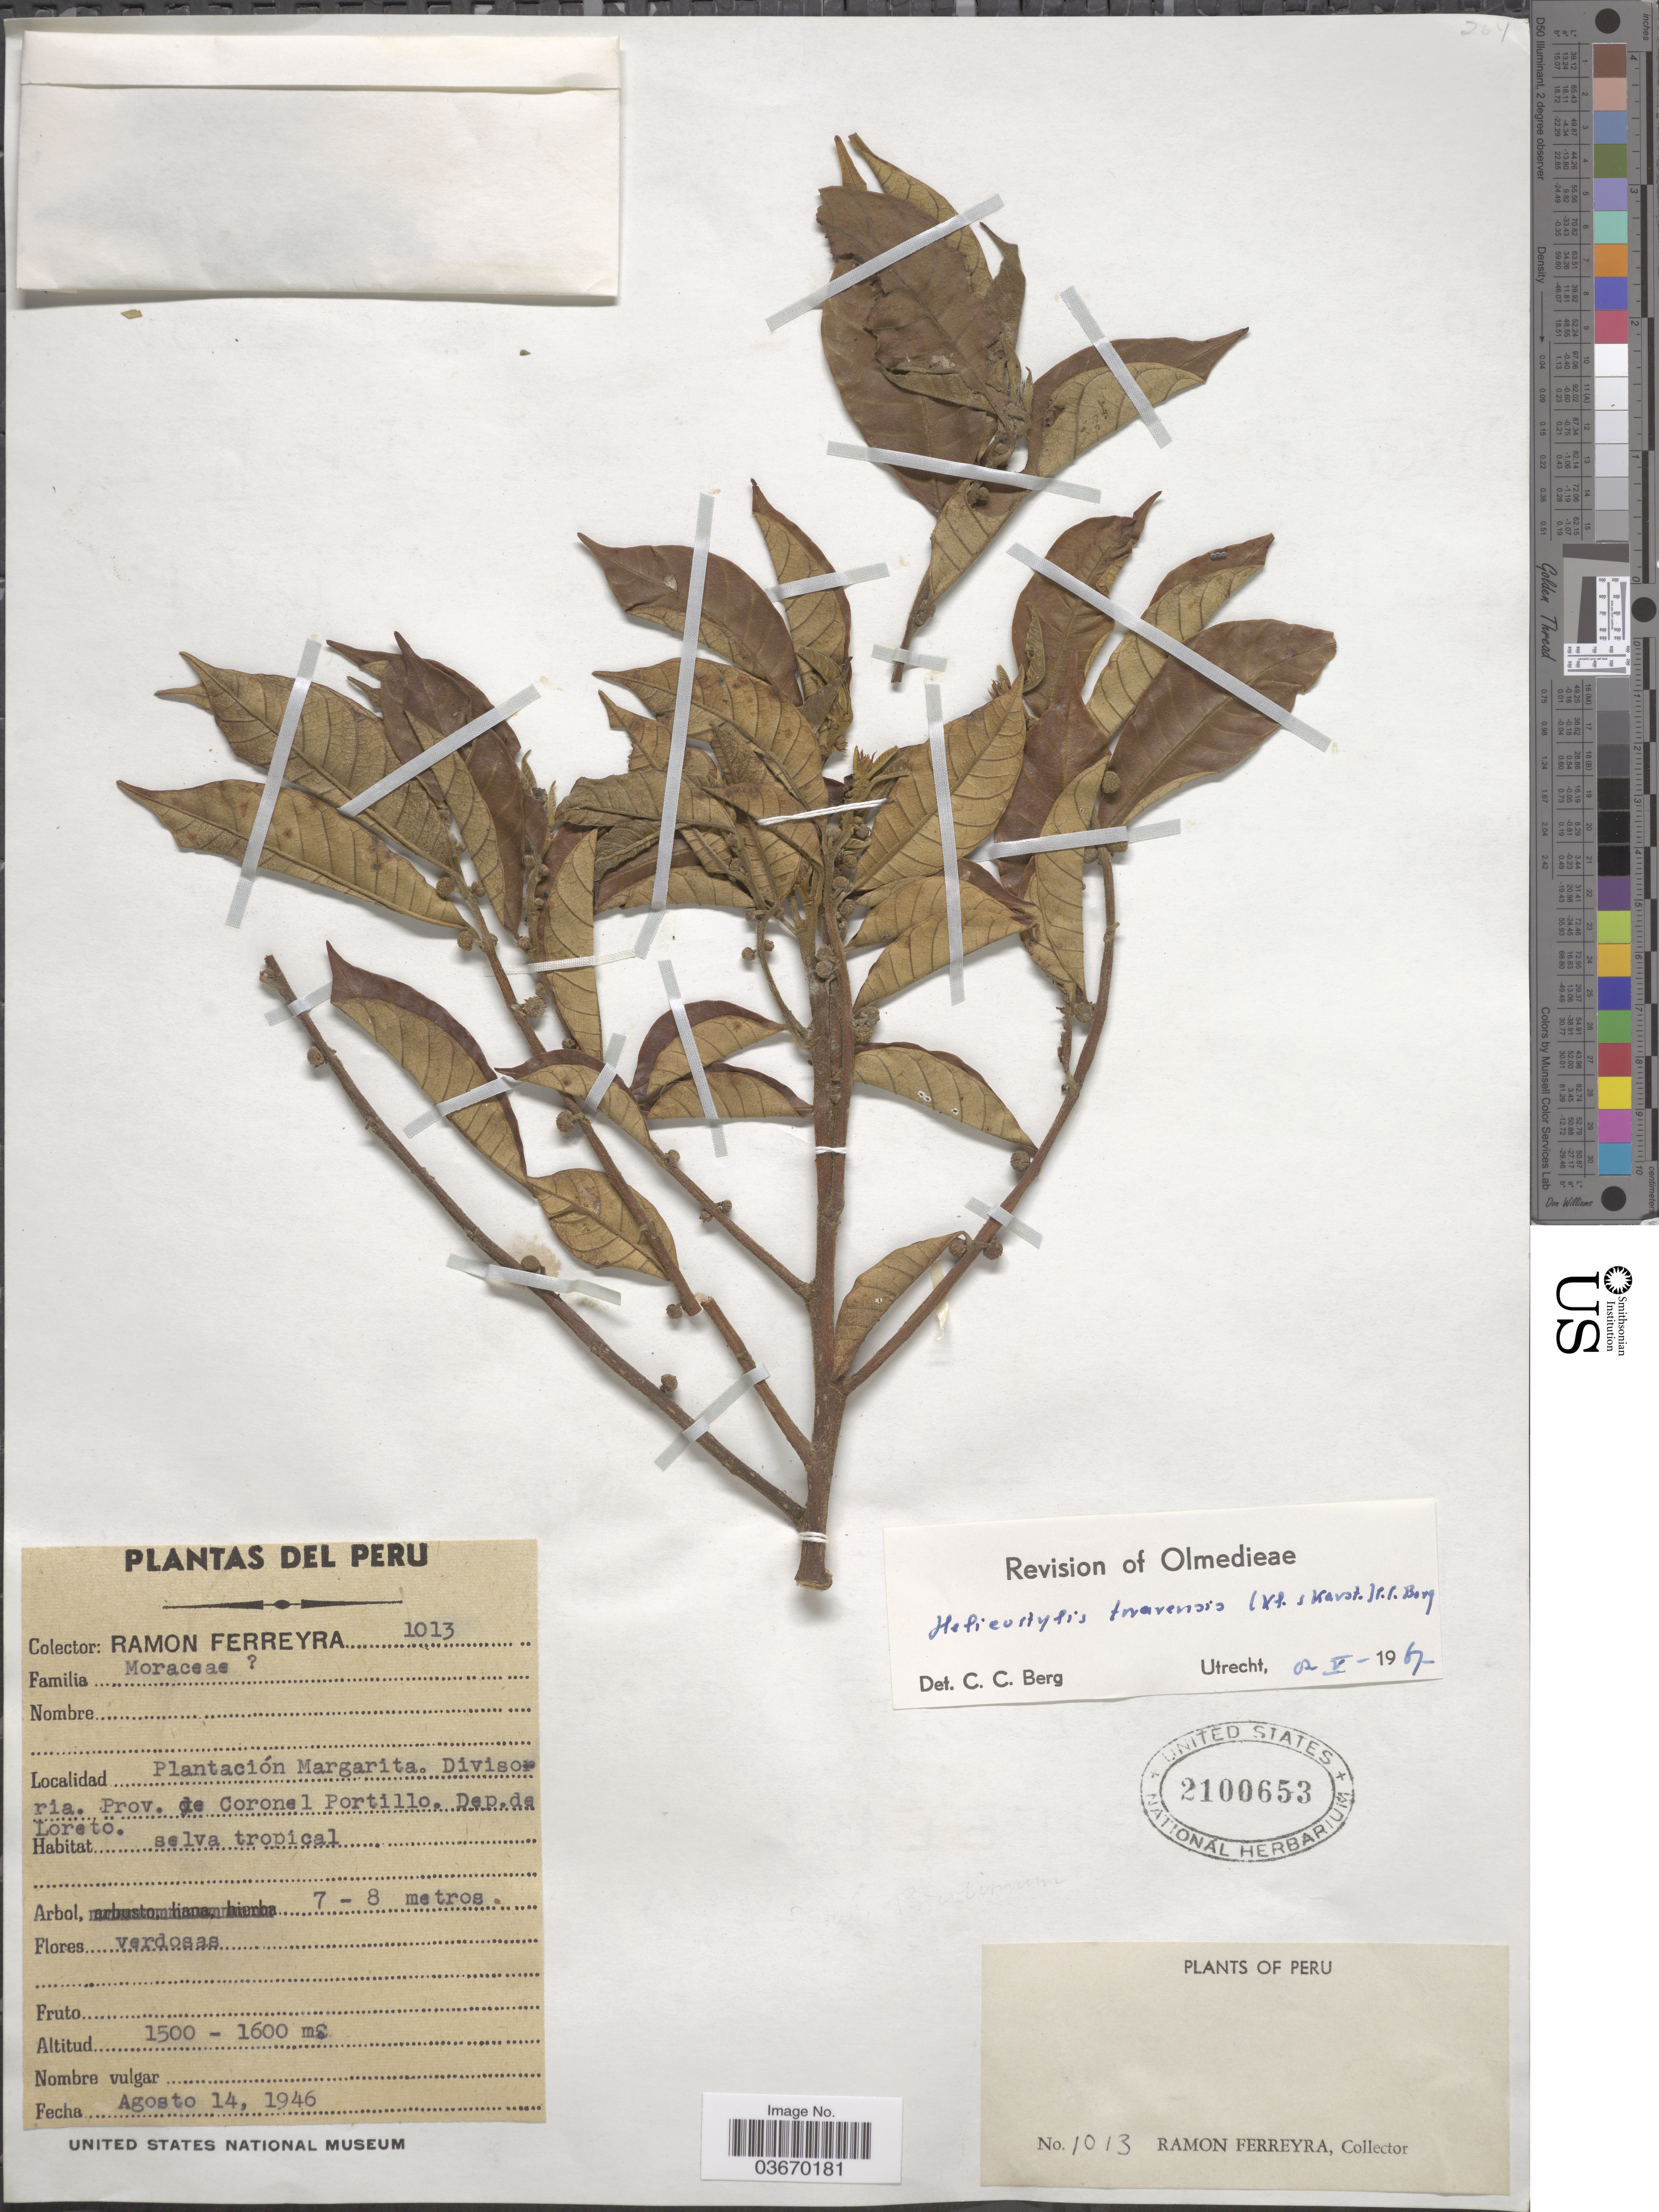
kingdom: Plantae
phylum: Tracheophyta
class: Magnoliopsida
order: Rosales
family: Moraceae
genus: Helicostylis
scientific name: Helicostylis tovarensis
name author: (Klotzsch & H. Karst.) C.C. Berg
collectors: R. A. Ferreyra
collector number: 1013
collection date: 1946-08-14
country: Peru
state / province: Loreto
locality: Plantación Margarita. Divisoria. Prov. de Coronel Portillo. Dep. de Loreto.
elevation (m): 1500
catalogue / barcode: US 2100653